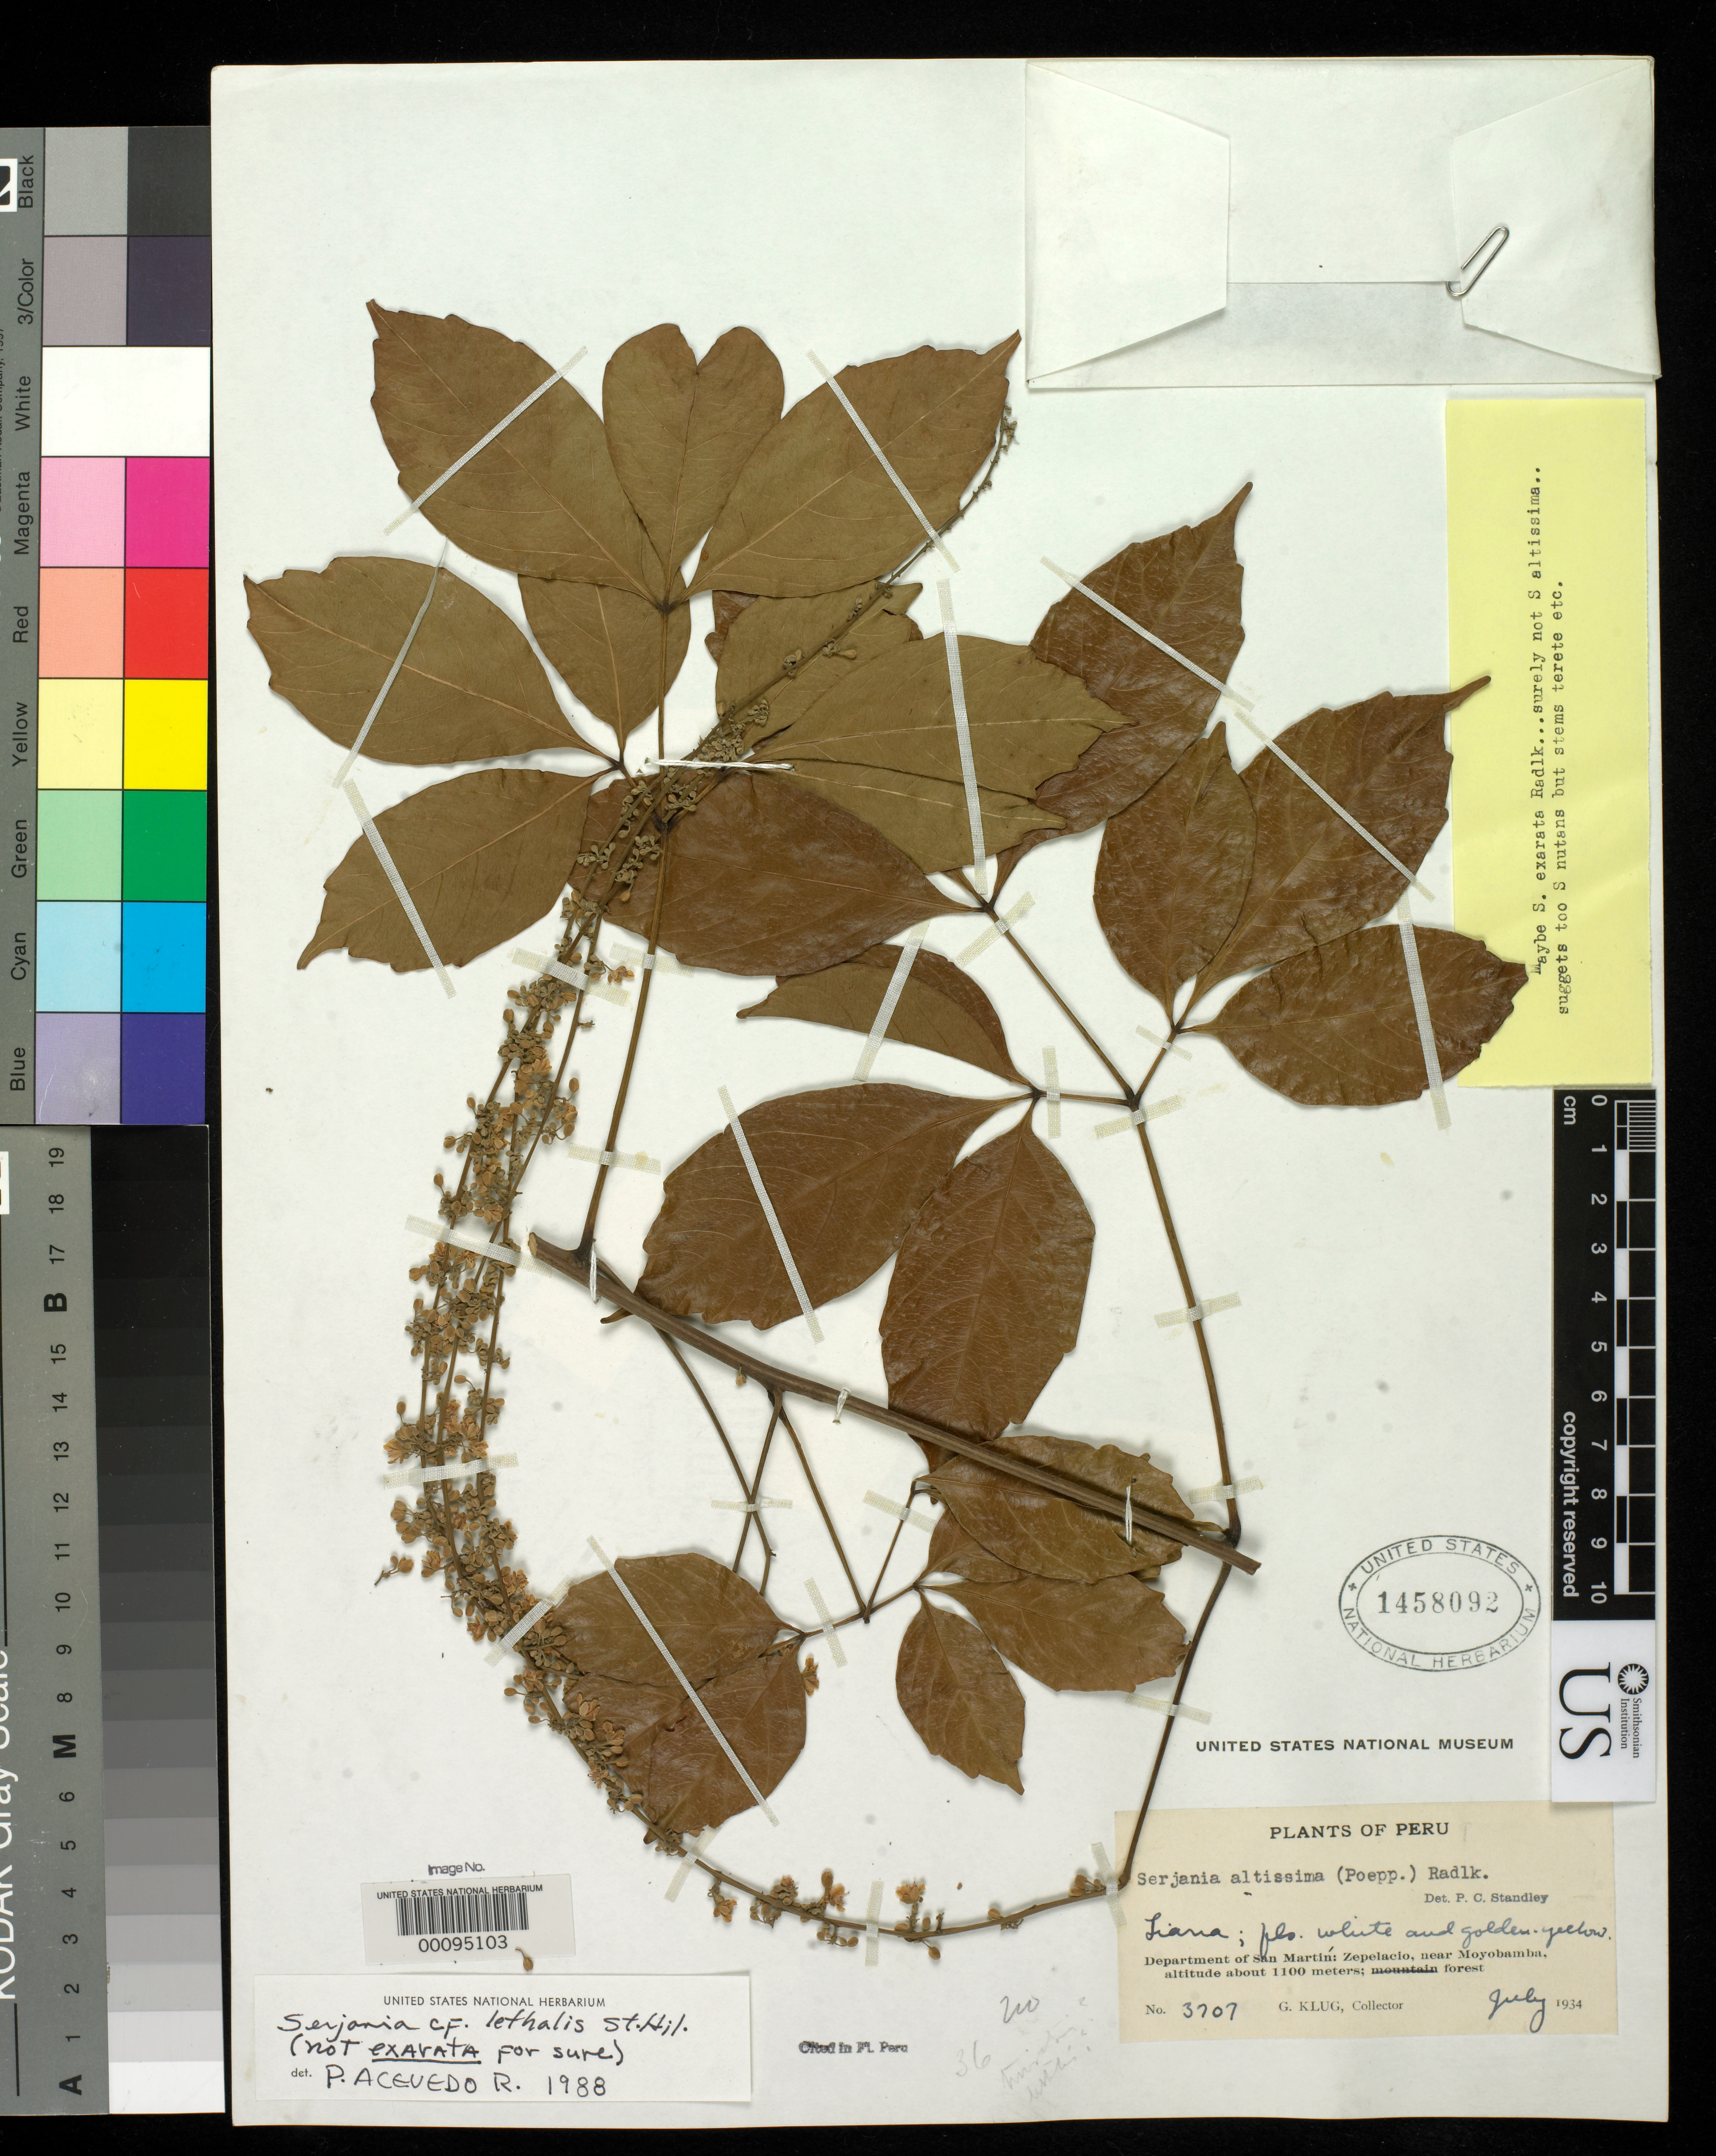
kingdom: Plantae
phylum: Tracheophyta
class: Magnoliopsida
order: Sapindales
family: Sapindaceae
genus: Serjania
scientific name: Serjania exarata var. extensa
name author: J.F. Macbr.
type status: Isotype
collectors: G. Klug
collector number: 3707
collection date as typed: Jul 1934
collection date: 1934-07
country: Peru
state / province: San Martín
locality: Zepelacio near Moyobamba.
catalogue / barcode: US 1458092